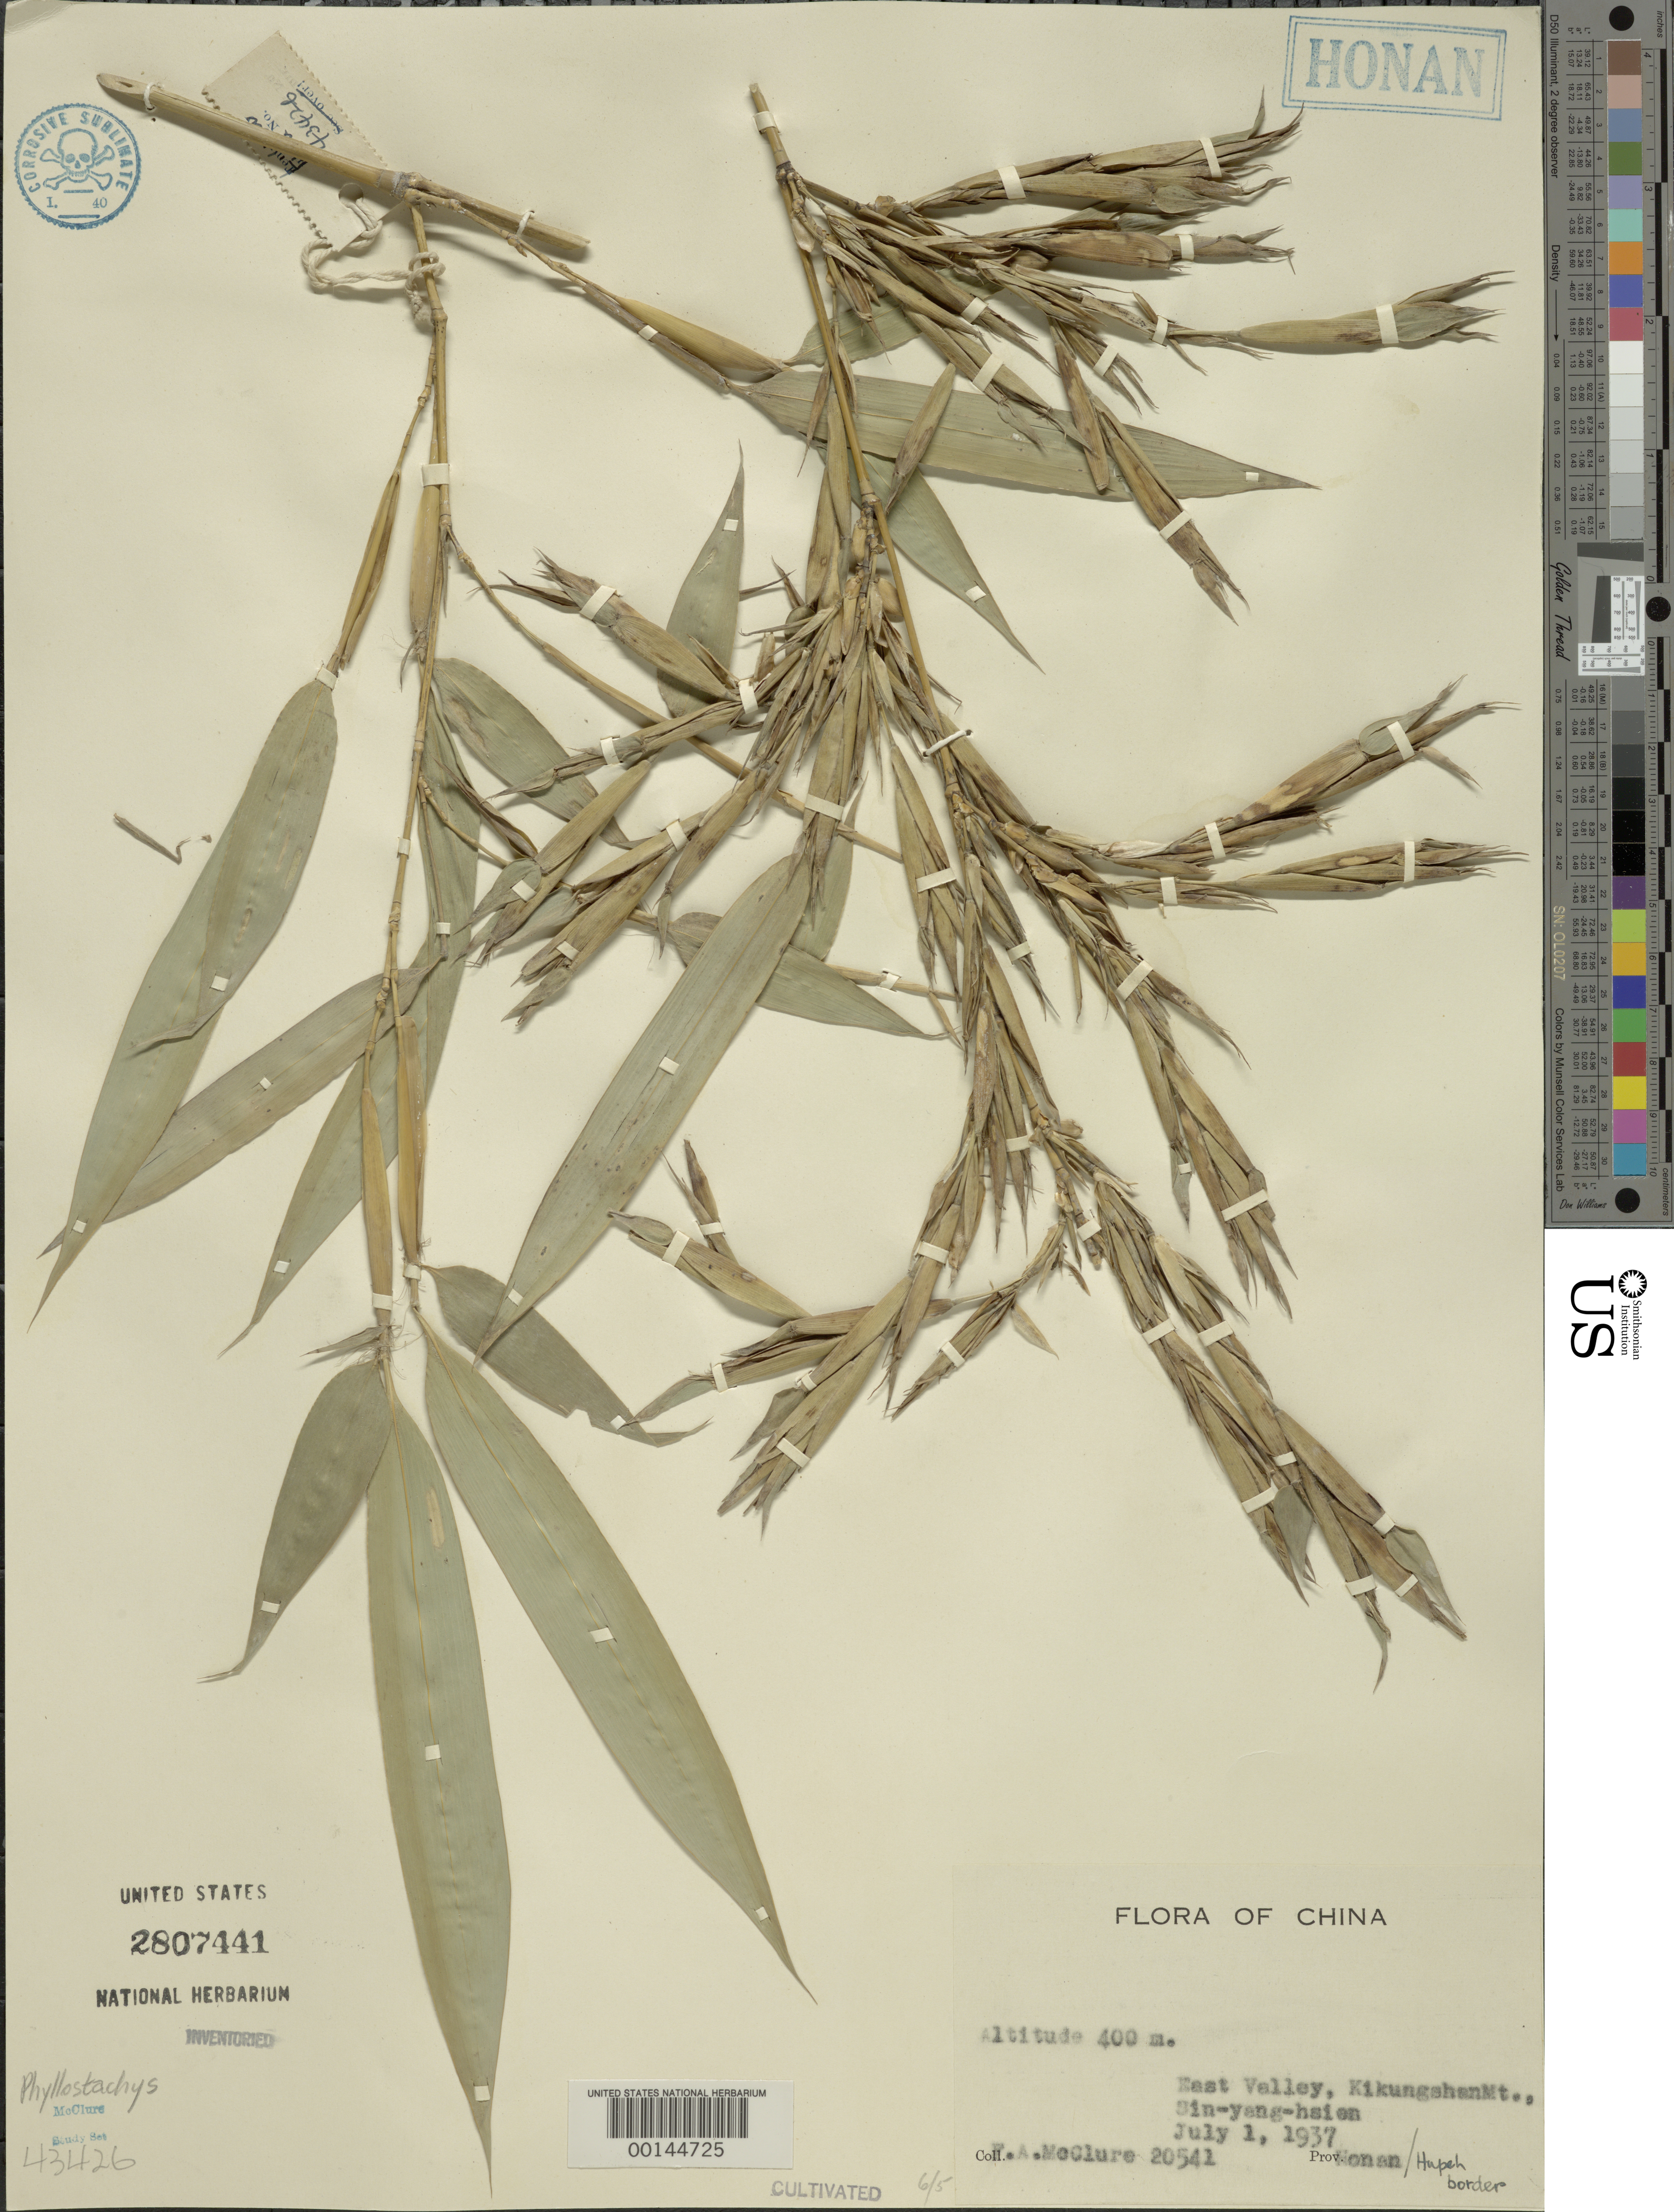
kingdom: Plantae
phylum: Tracheophyta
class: Liliopsida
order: Poales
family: Poaceae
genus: Phyllostachys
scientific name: Phyllostachys sp.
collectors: F. A. McClure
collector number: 20541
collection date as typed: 01 Jul 1937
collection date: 1937-07-01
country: China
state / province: Guangdong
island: Honam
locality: Sin-yang-hsien, kikungshan mt.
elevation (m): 400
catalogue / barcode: US 2807441